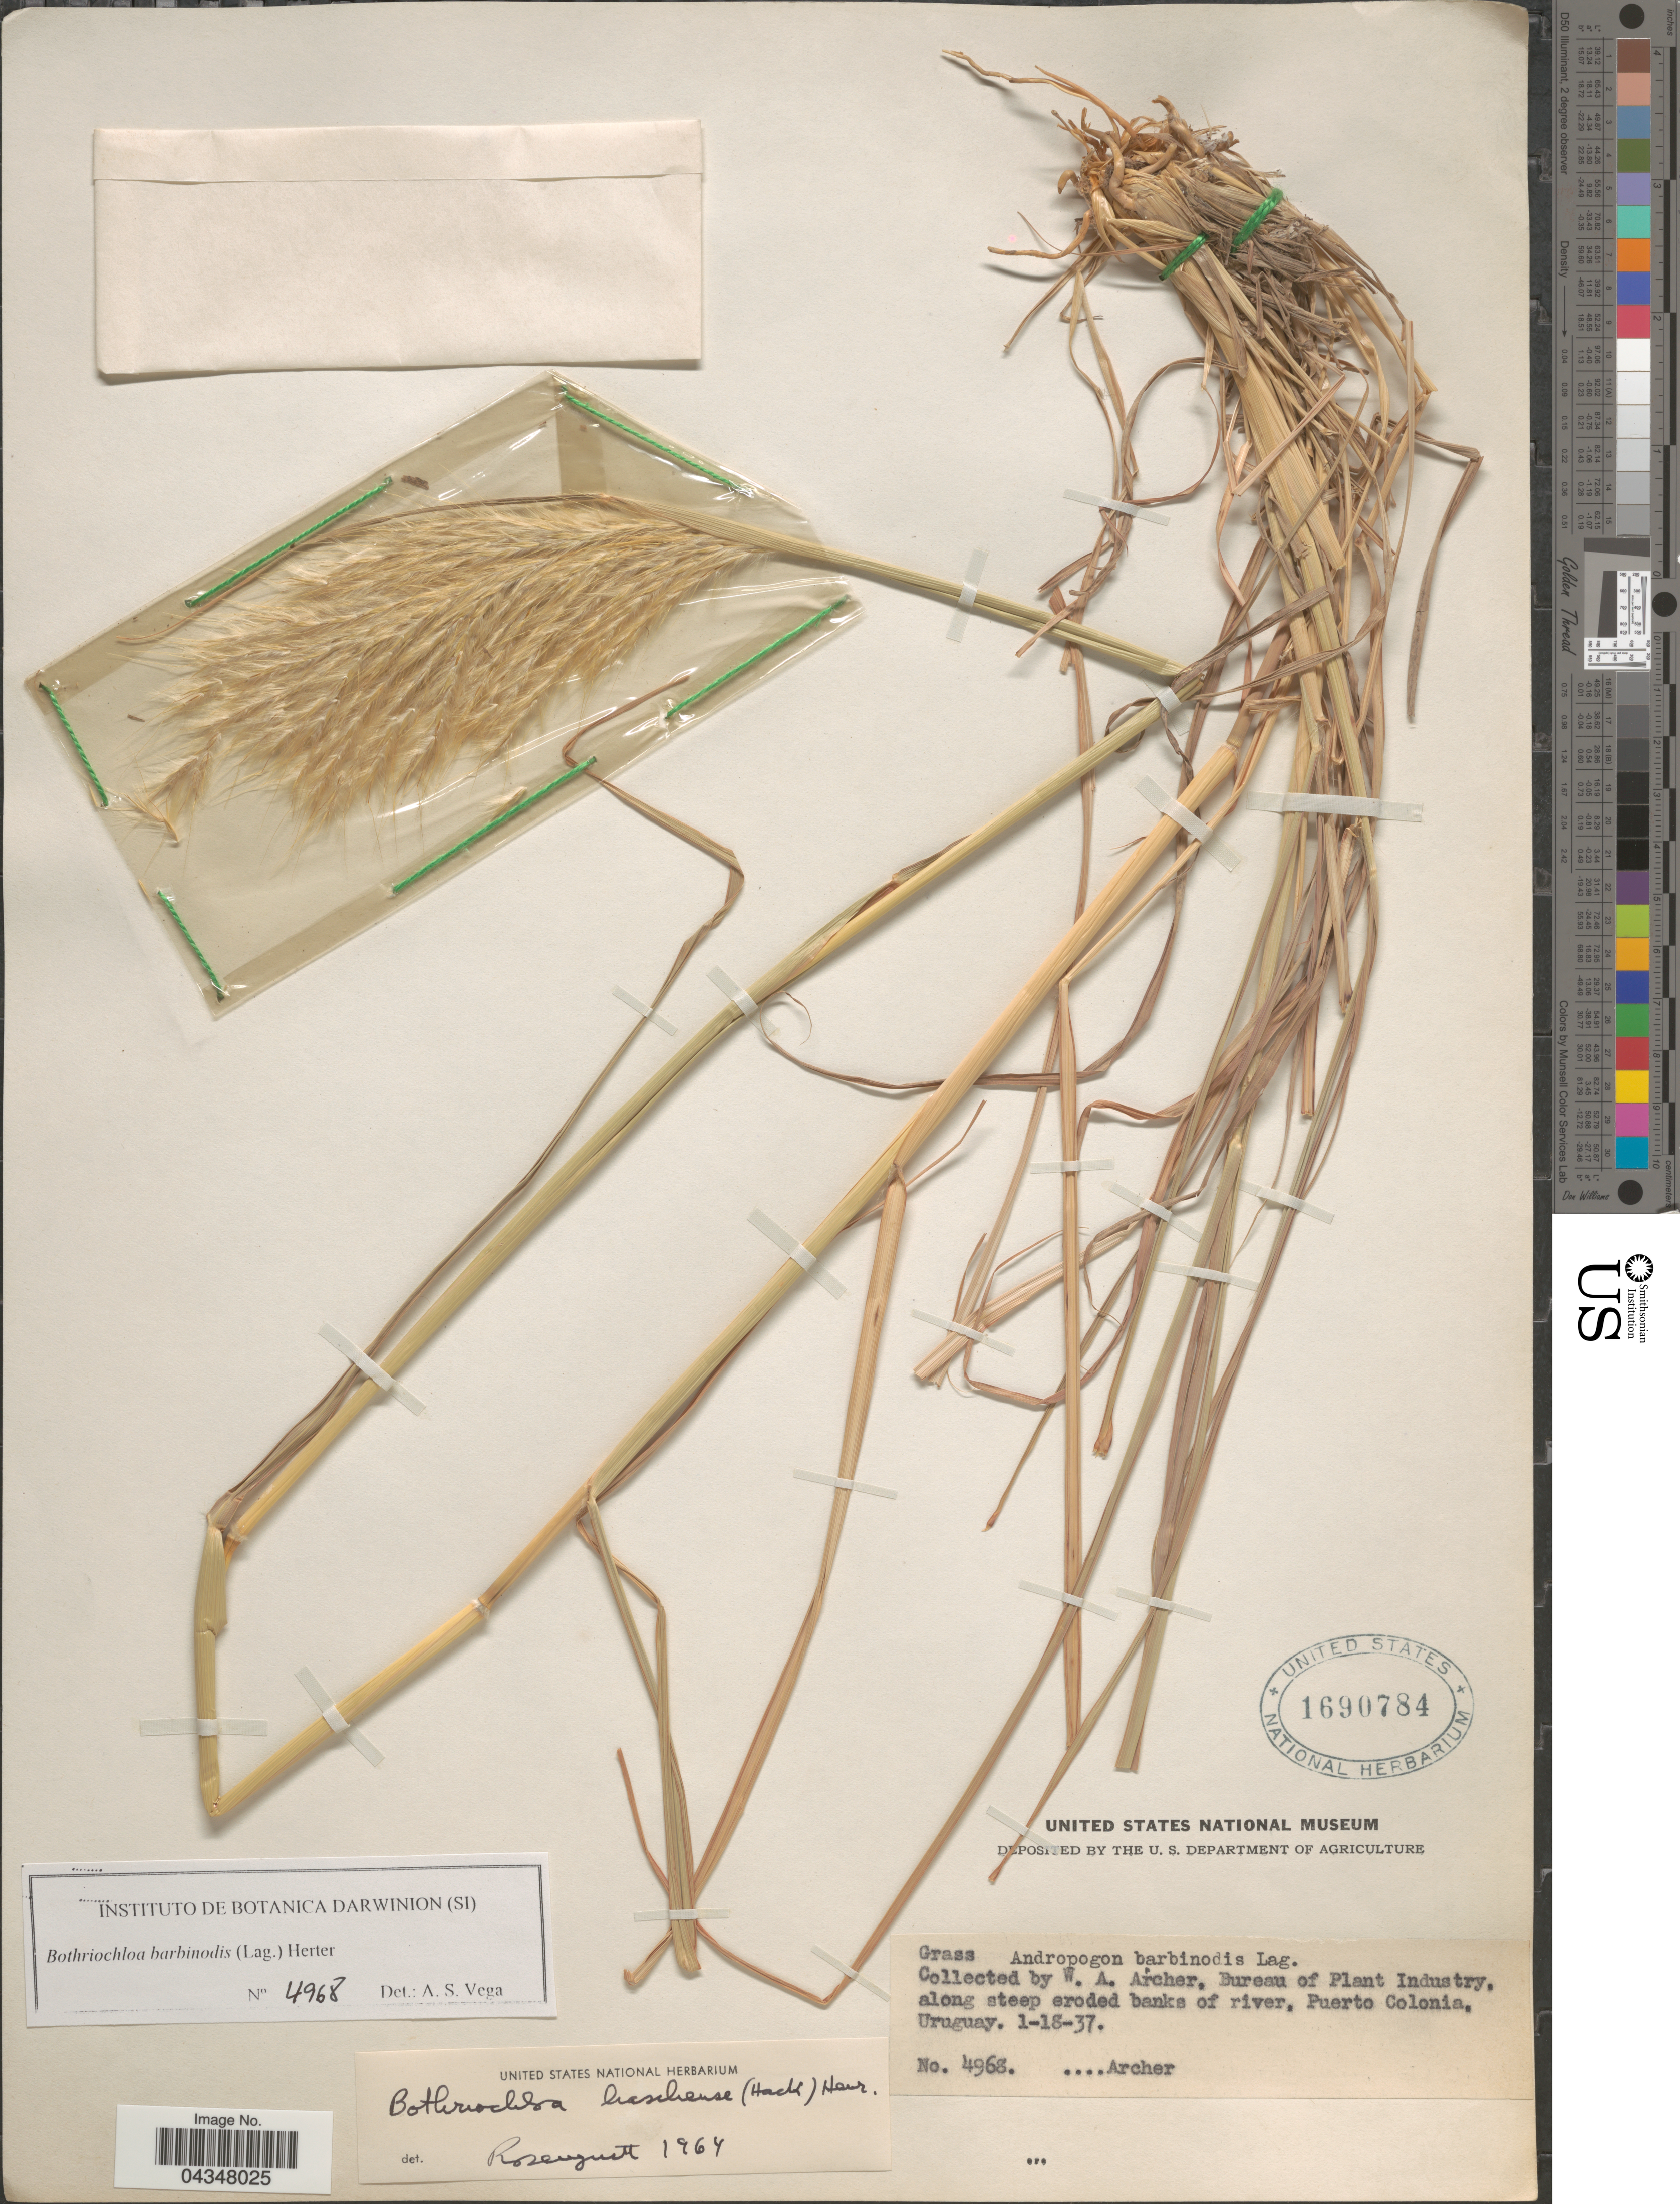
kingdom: Plantae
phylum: Tracheophyta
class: Liliopsida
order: Poales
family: Poaceae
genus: Bothriochloa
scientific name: Bothriochloa barbinodis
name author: (Lag.) Herter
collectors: W. Archer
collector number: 4968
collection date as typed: Transcribed d/m/y: 18/1/37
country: Uruguay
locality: Bureau of Plant Industry, along steep eroded banks of river, Puerto Colonia.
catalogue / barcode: US 1690784